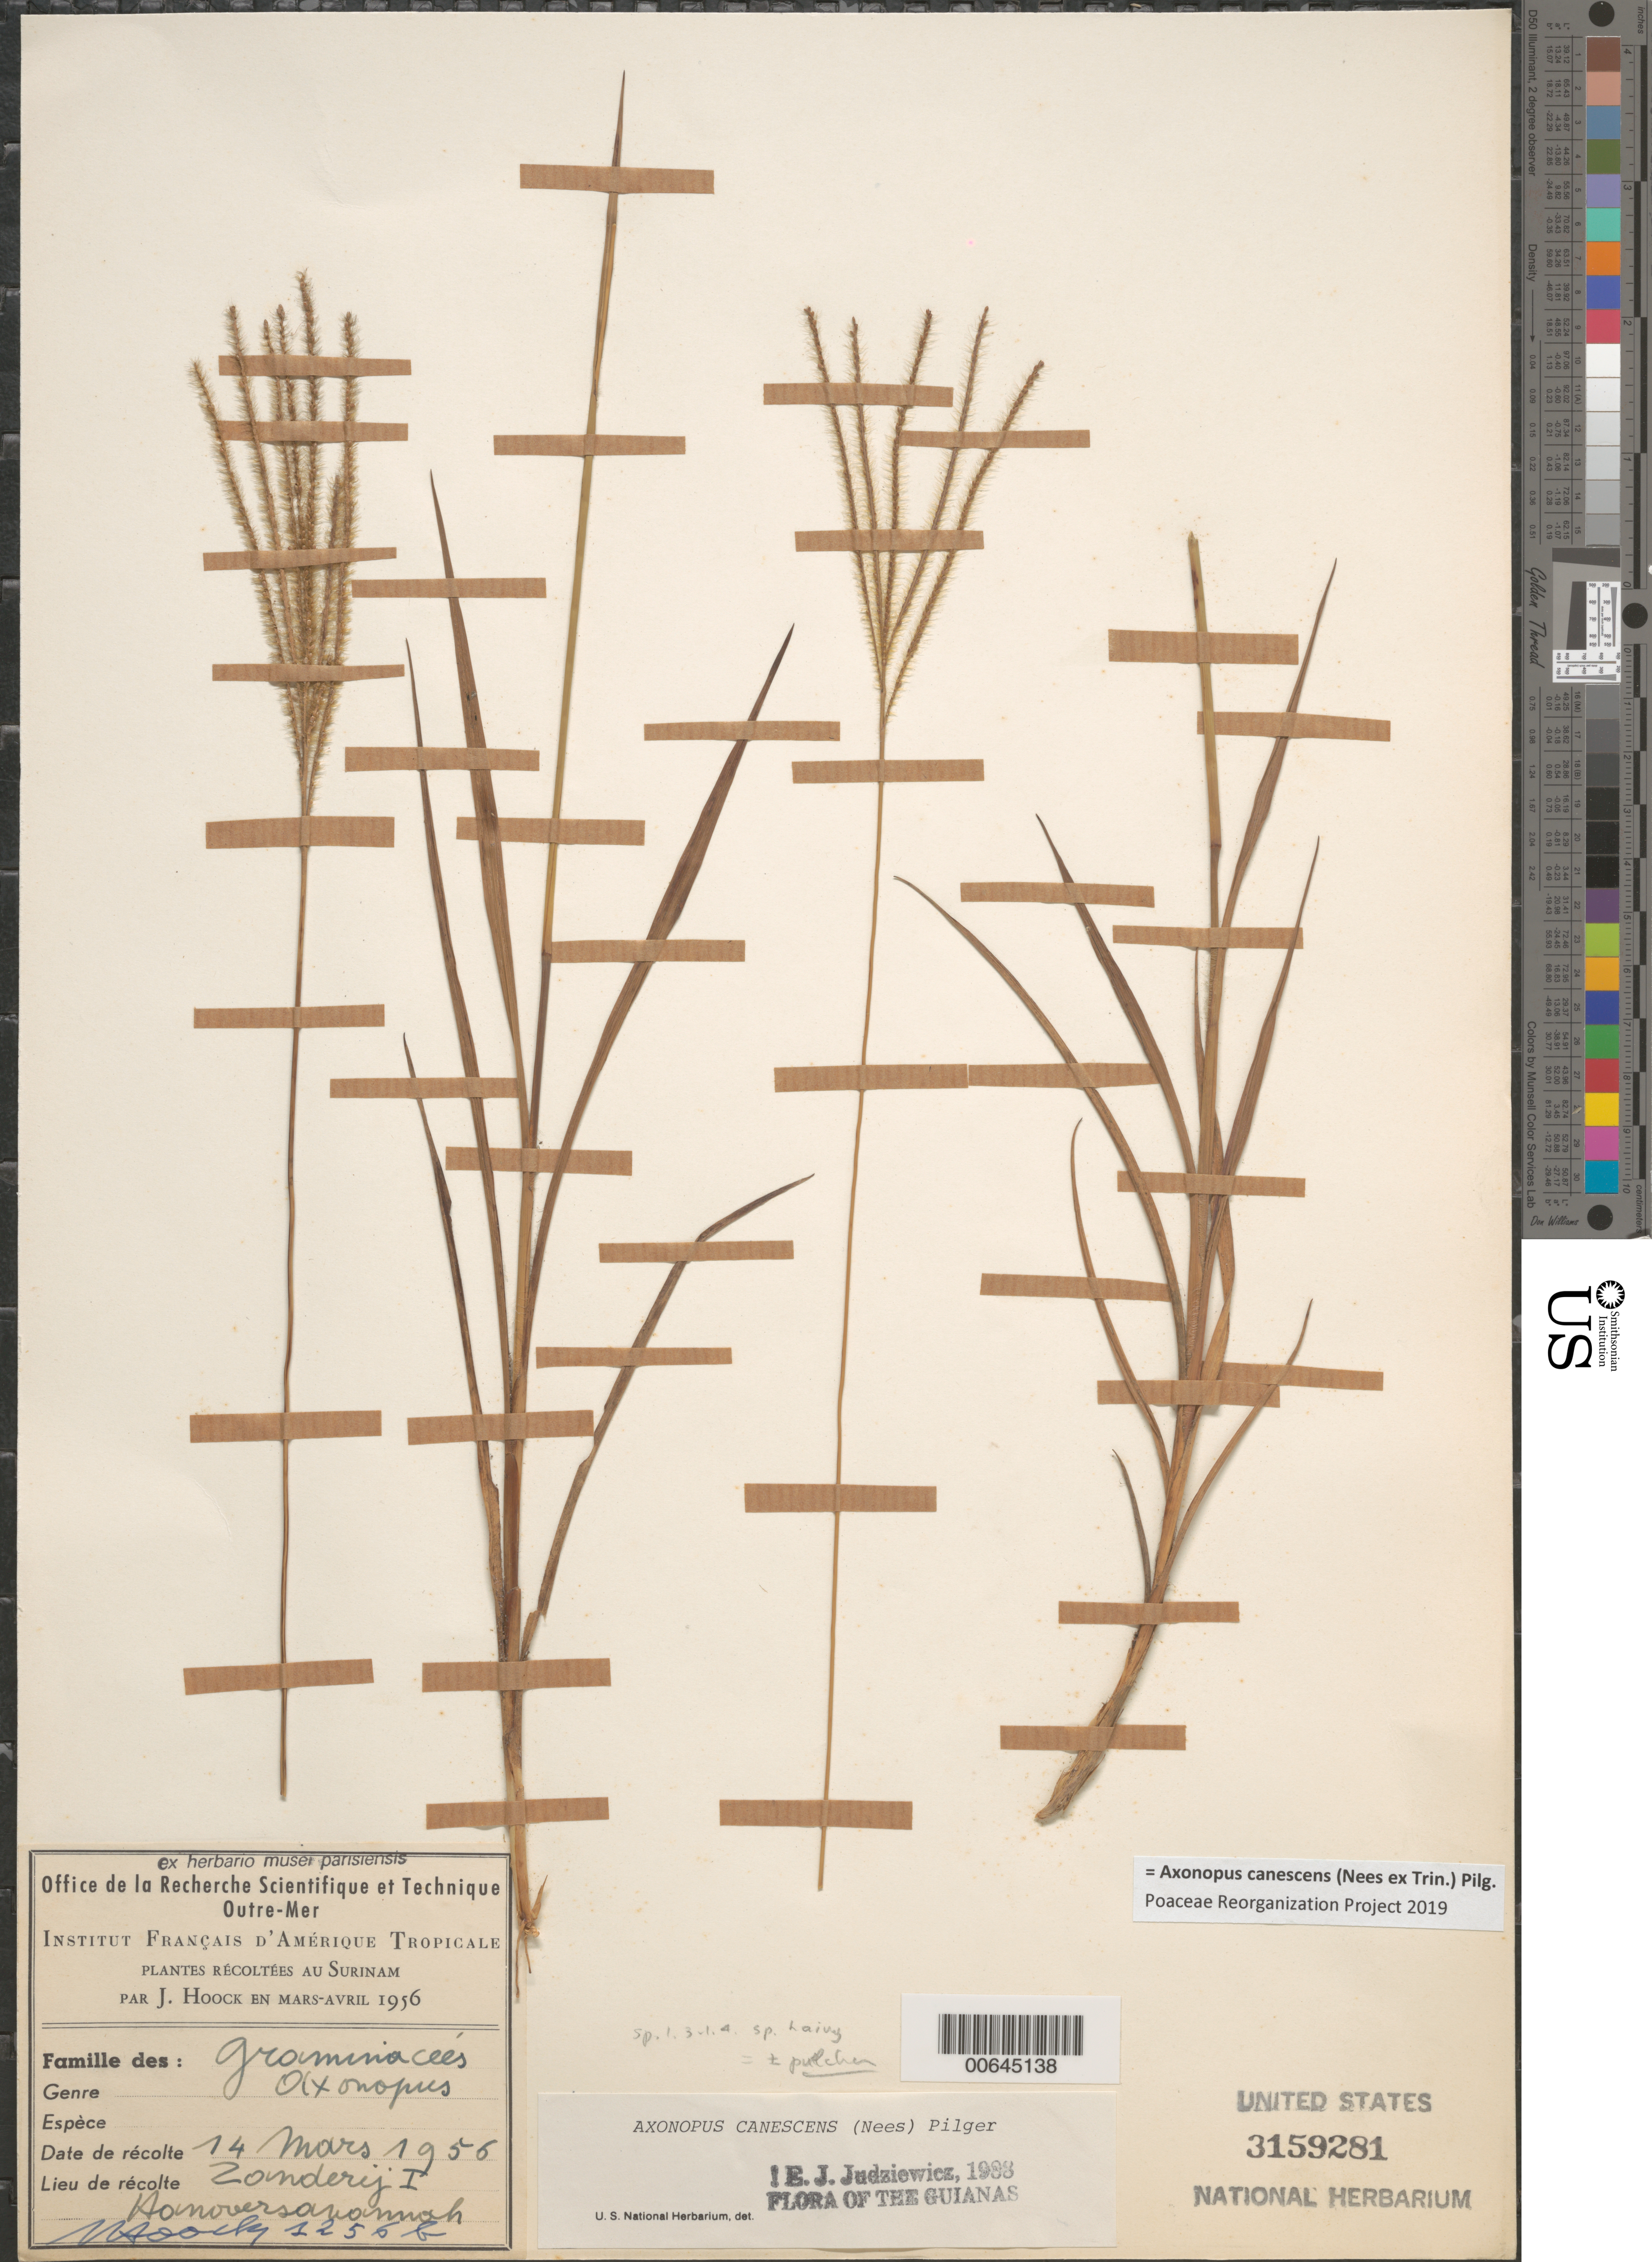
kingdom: Plantae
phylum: Tracheophyta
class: Liliopsida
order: Poales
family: Poaceae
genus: Axonopus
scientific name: Axonopus canescens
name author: (Nees ex Trin.) Pilg.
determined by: Judziewicz, E. J.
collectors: J. Hoock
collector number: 1256 b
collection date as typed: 14-Mar-56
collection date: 1956-03-14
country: Suriname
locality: Zanderij I, Honoversavannah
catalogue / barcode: US 3159281